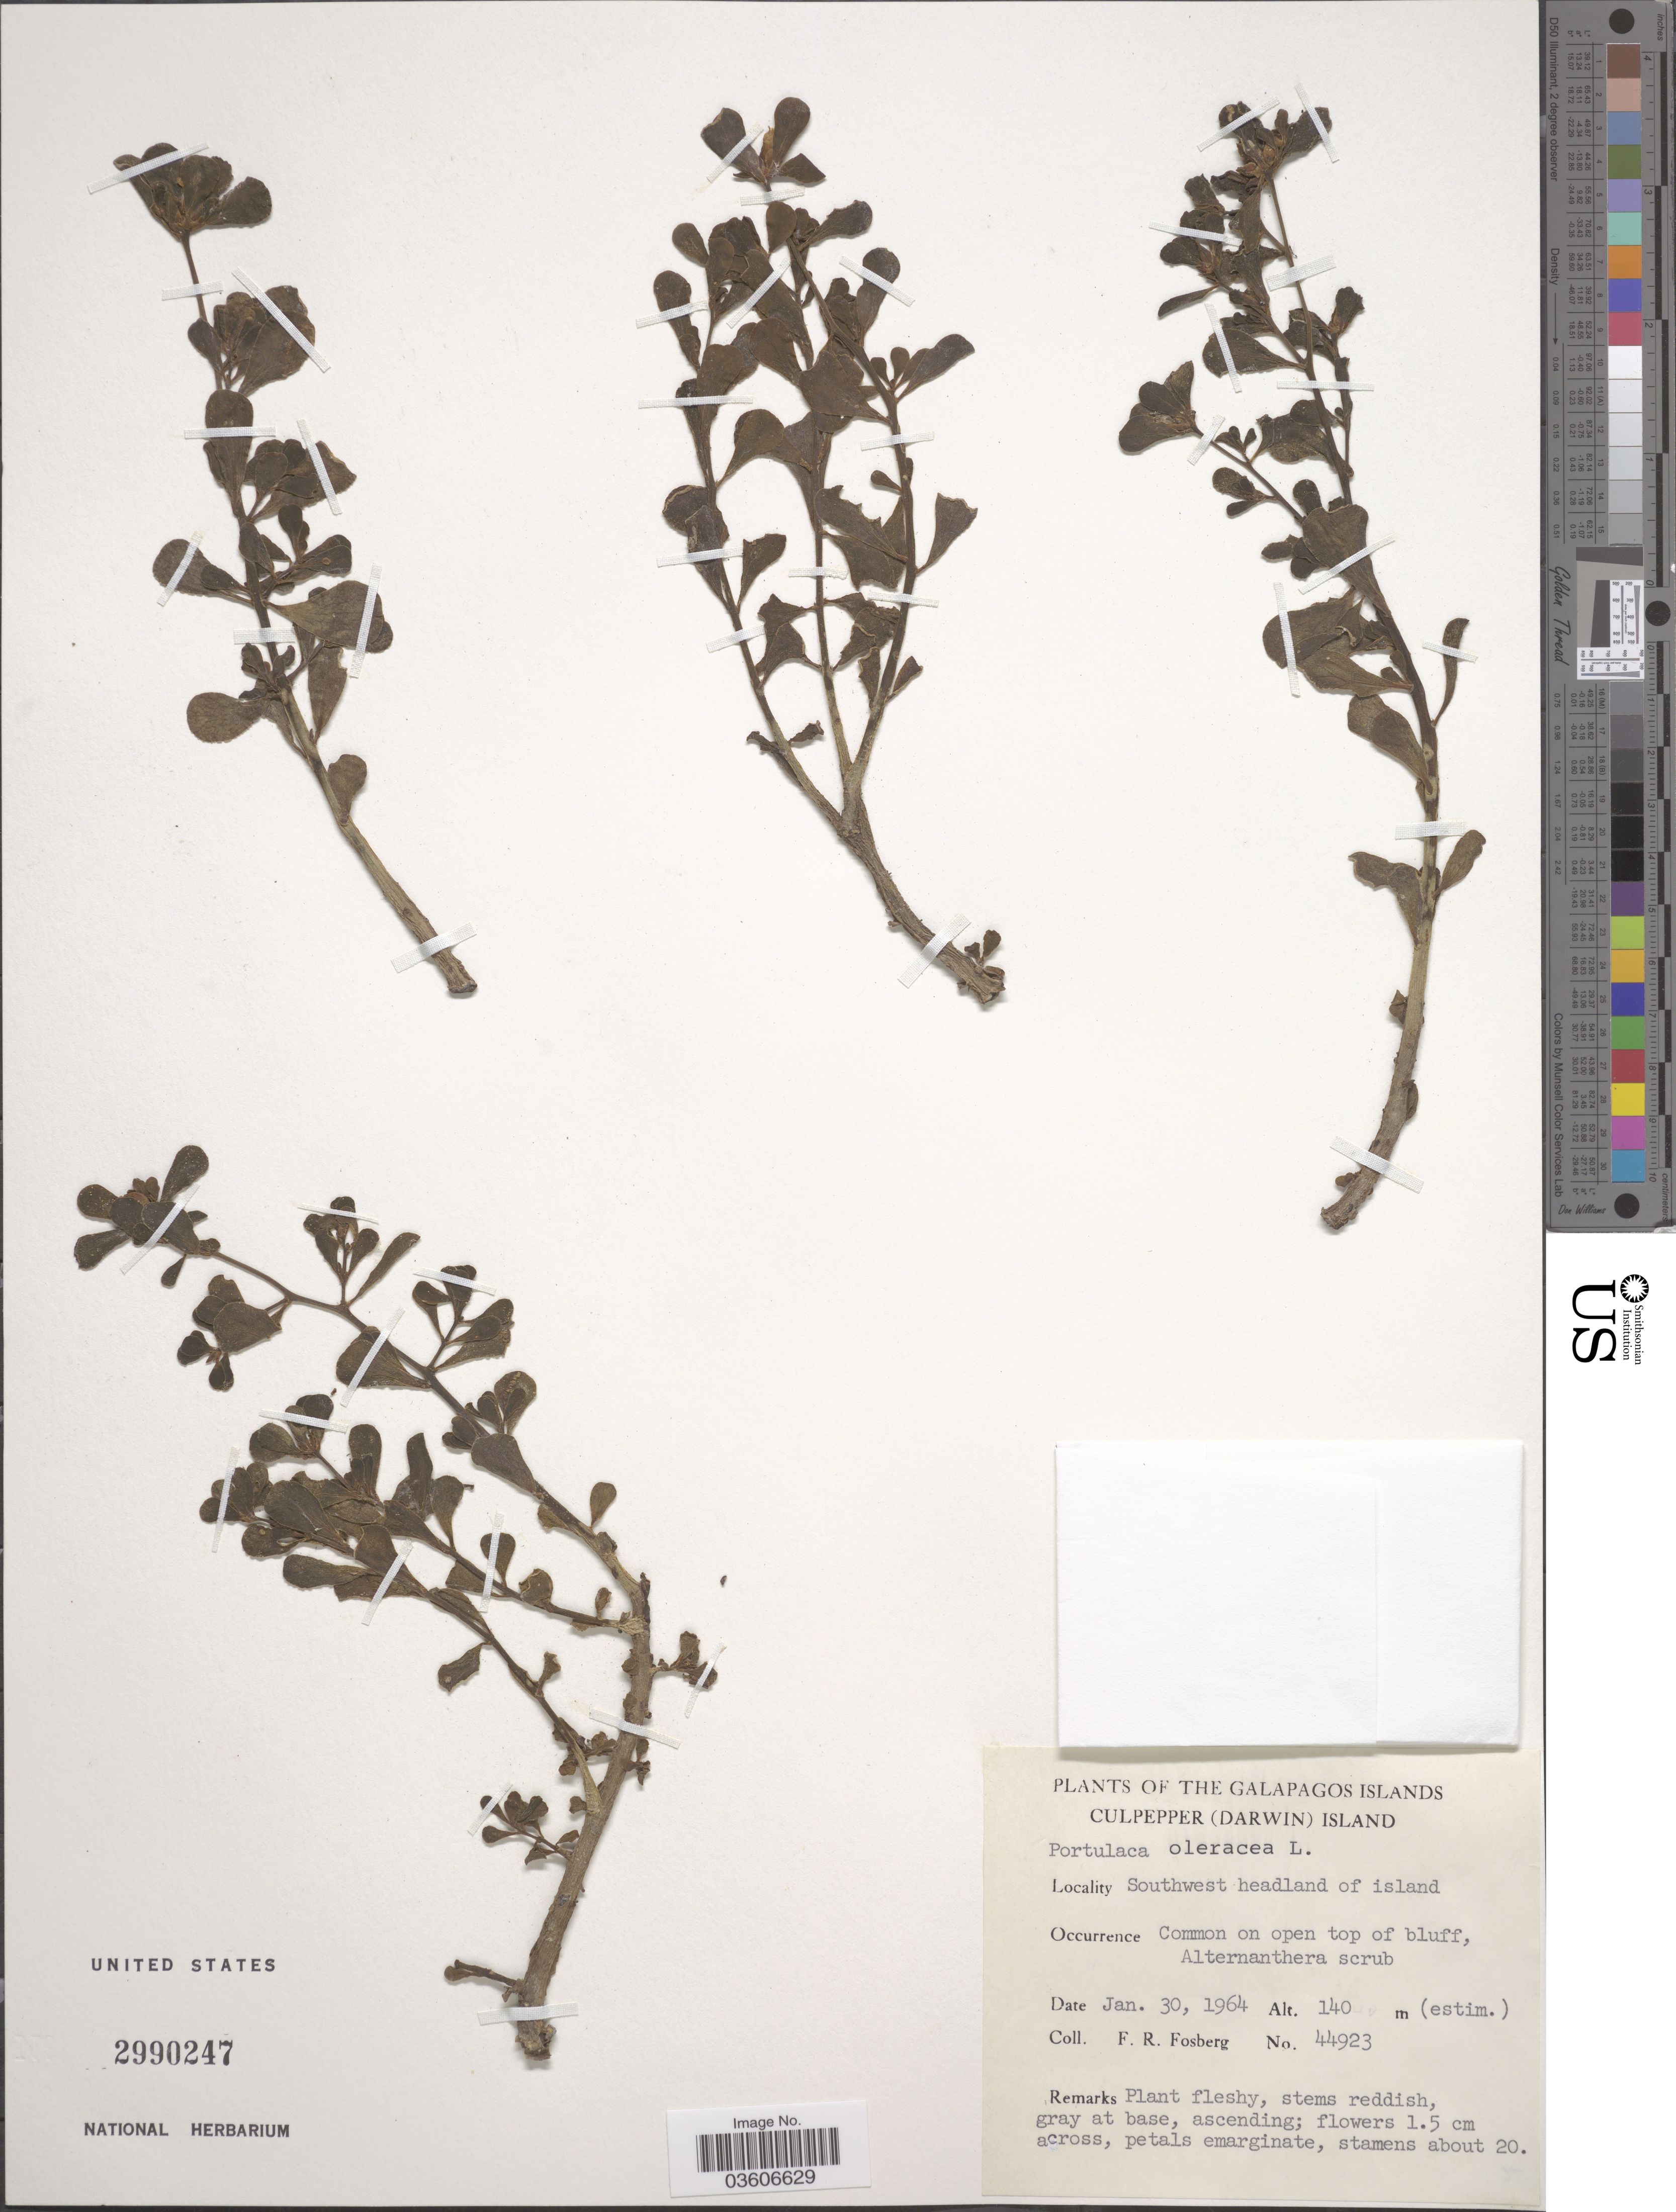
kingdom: Plantae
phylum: Tracheophyta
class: Magnoliopsida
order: Caryophyllales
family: Portulacaceae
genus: Portulaca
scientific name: Portulaca oleracea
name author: L.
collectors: F. R. Fosberg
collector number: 44923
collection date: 1964-01-30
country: Ecuador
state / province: Colón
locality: The Galapagos Islands. Culpepper (Darwin) Island. Southwest headland of island.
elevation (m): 140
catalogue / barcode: US 2990247